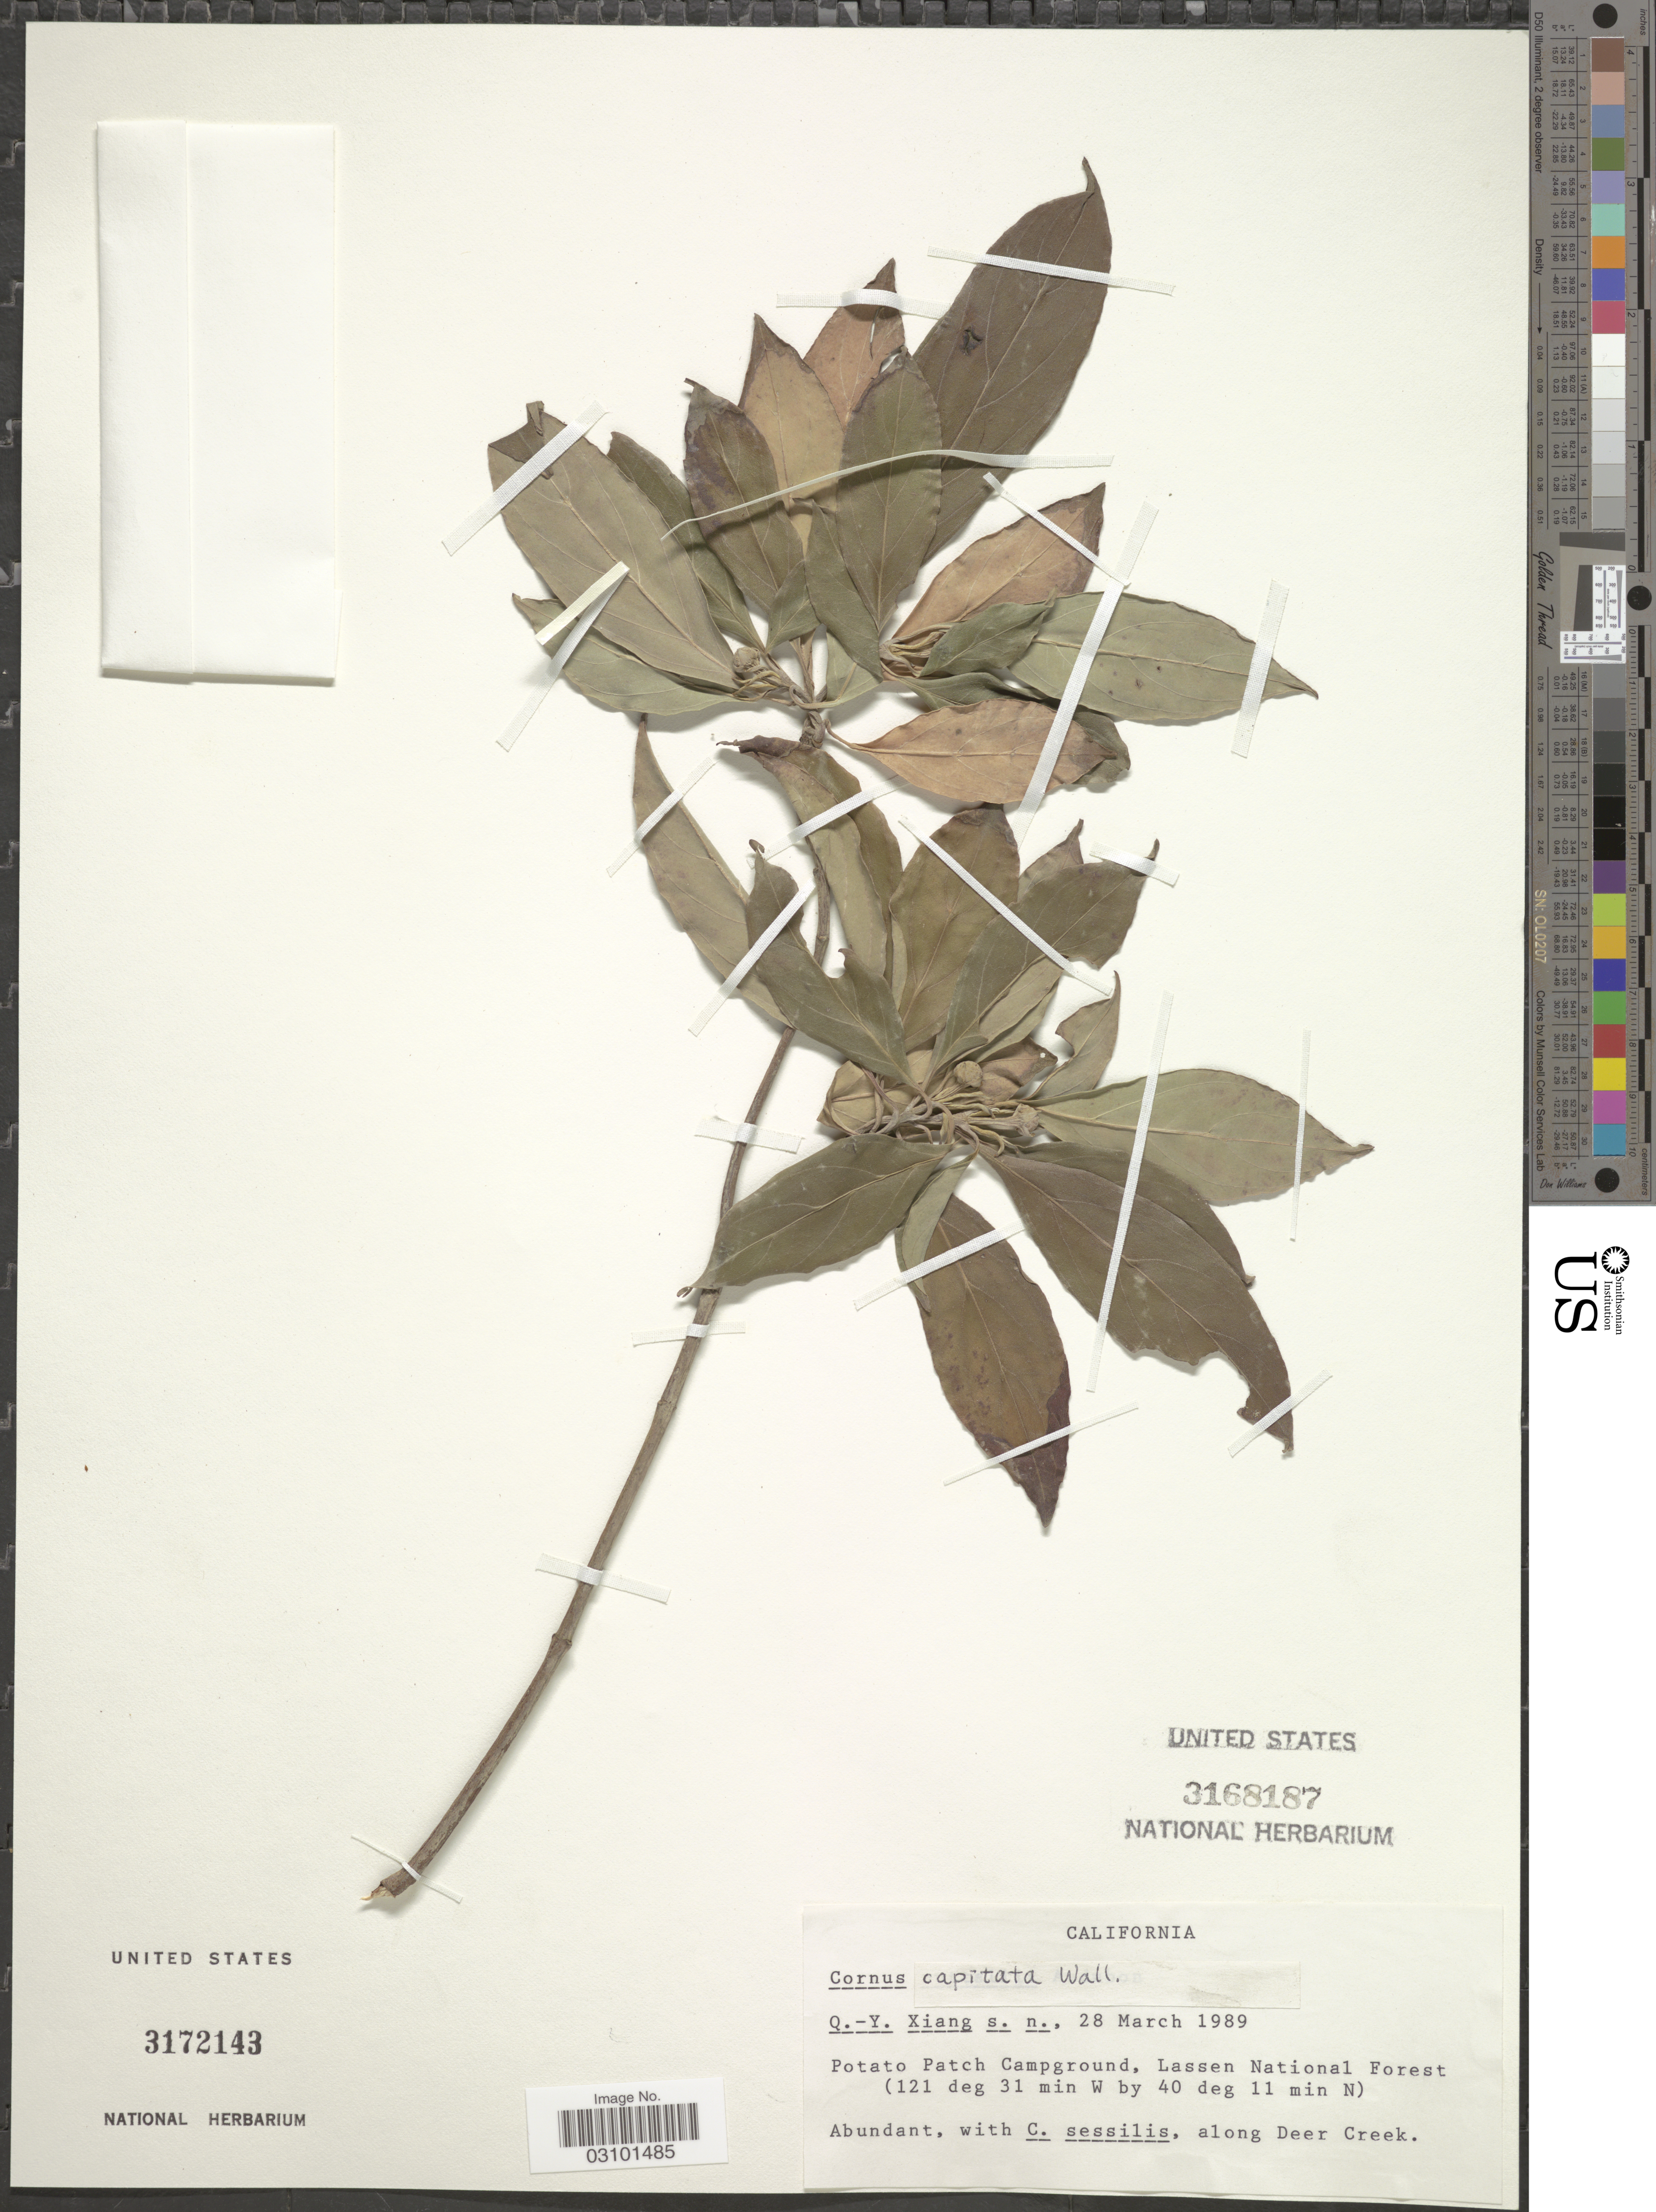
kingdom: Plantae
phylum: Tracheophyta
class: Magnoliopsida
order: Cornales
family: Cornaceae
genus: Cornus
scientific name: Cornus capitata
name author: Wall.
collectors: Q. Xiang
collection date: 1989-03-28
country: United States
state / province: California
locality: Potato Patch Campground, Lassen National Forest.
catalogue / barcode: US 3172143